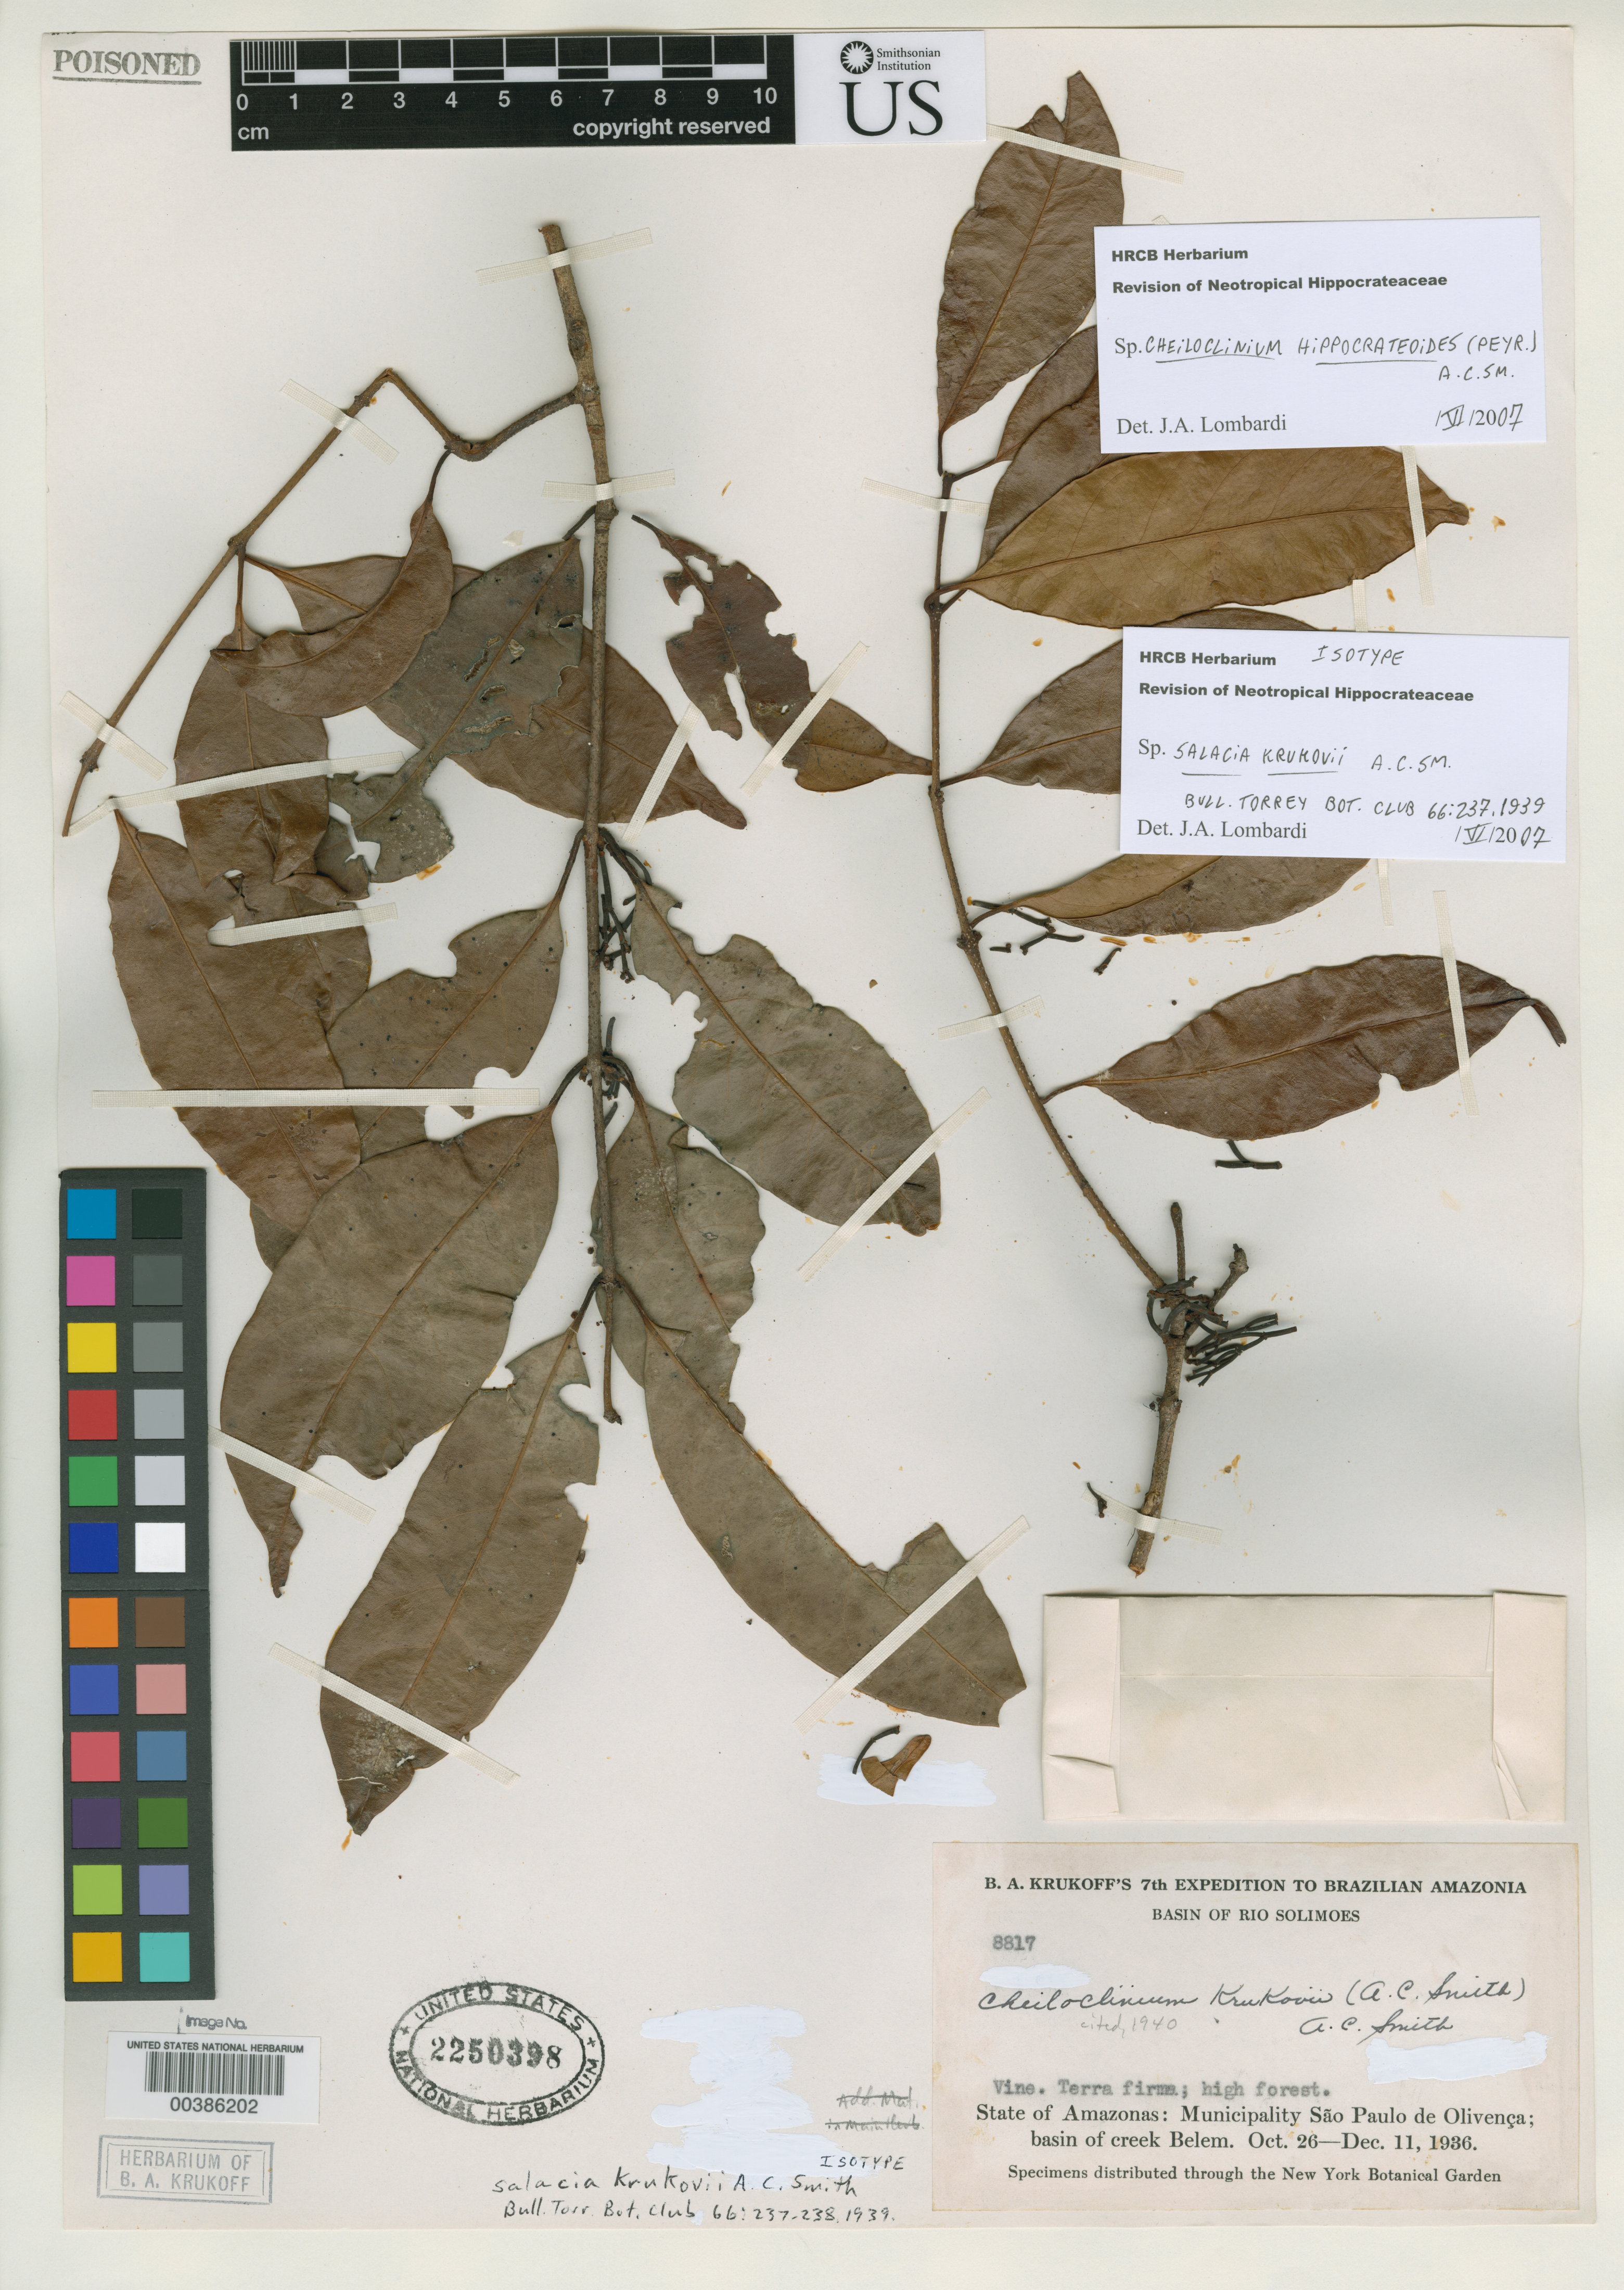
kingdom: Plantae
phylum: Tracheophyta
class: Magnoliopsida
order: Celastrales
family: Celastraceae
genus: Salacia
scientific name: Salacia krukovii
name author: A.C. Sm.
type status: Isotype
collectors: B. A. Krukoff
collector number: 8817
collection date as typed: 26 Oct 1936 to 11 Dec 1936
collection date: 1936-10-26/1936-12-11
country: Brazil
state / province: Amazonas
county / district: São Paulo de Olivença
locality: Basin of Creek Belem.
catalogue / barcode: US 2250398